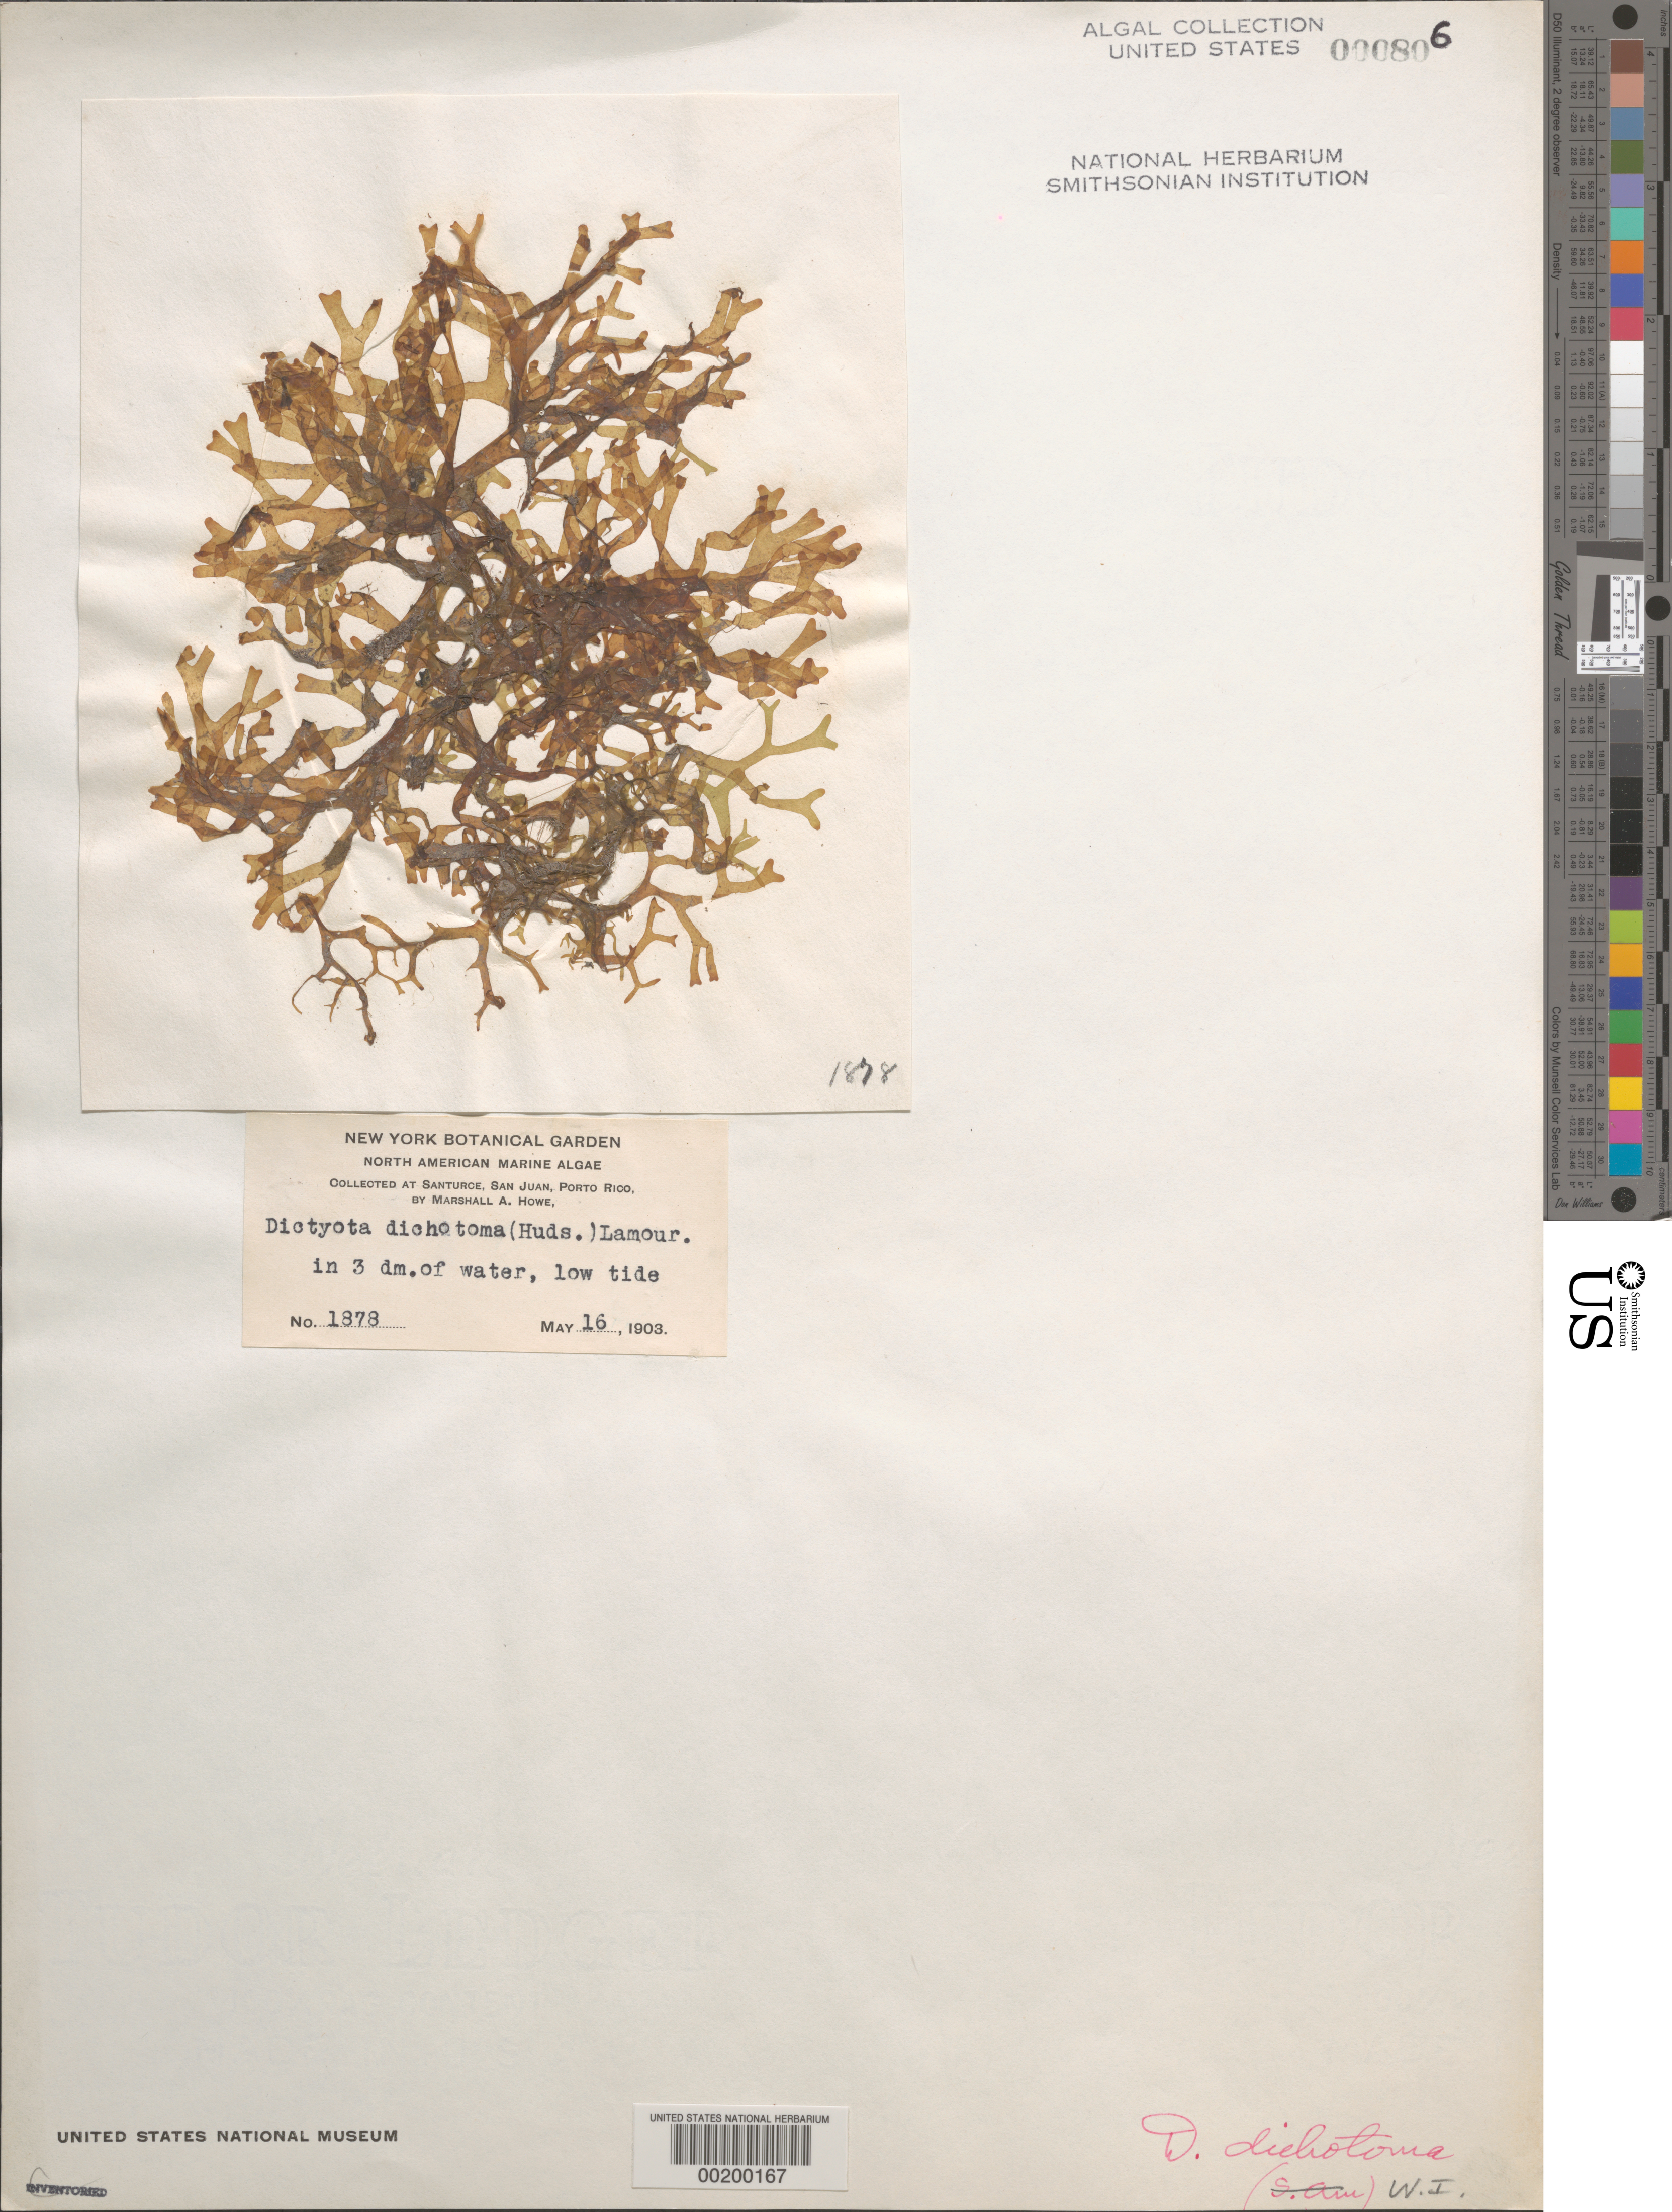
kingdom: Chromista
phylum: Ochrophyta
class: Phaeophyceae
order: Dictyotales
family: Dictyotaceae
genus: Dictyota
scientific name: Dictyota dichotoma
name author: (Huds.) J.V.Lamouroux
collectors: M. A. Howe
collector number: MAH 1878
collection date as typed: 16 May 1903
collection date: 1903-05-16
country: Puerto Rico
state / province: San Juan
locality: Santurce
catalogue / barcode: US 806